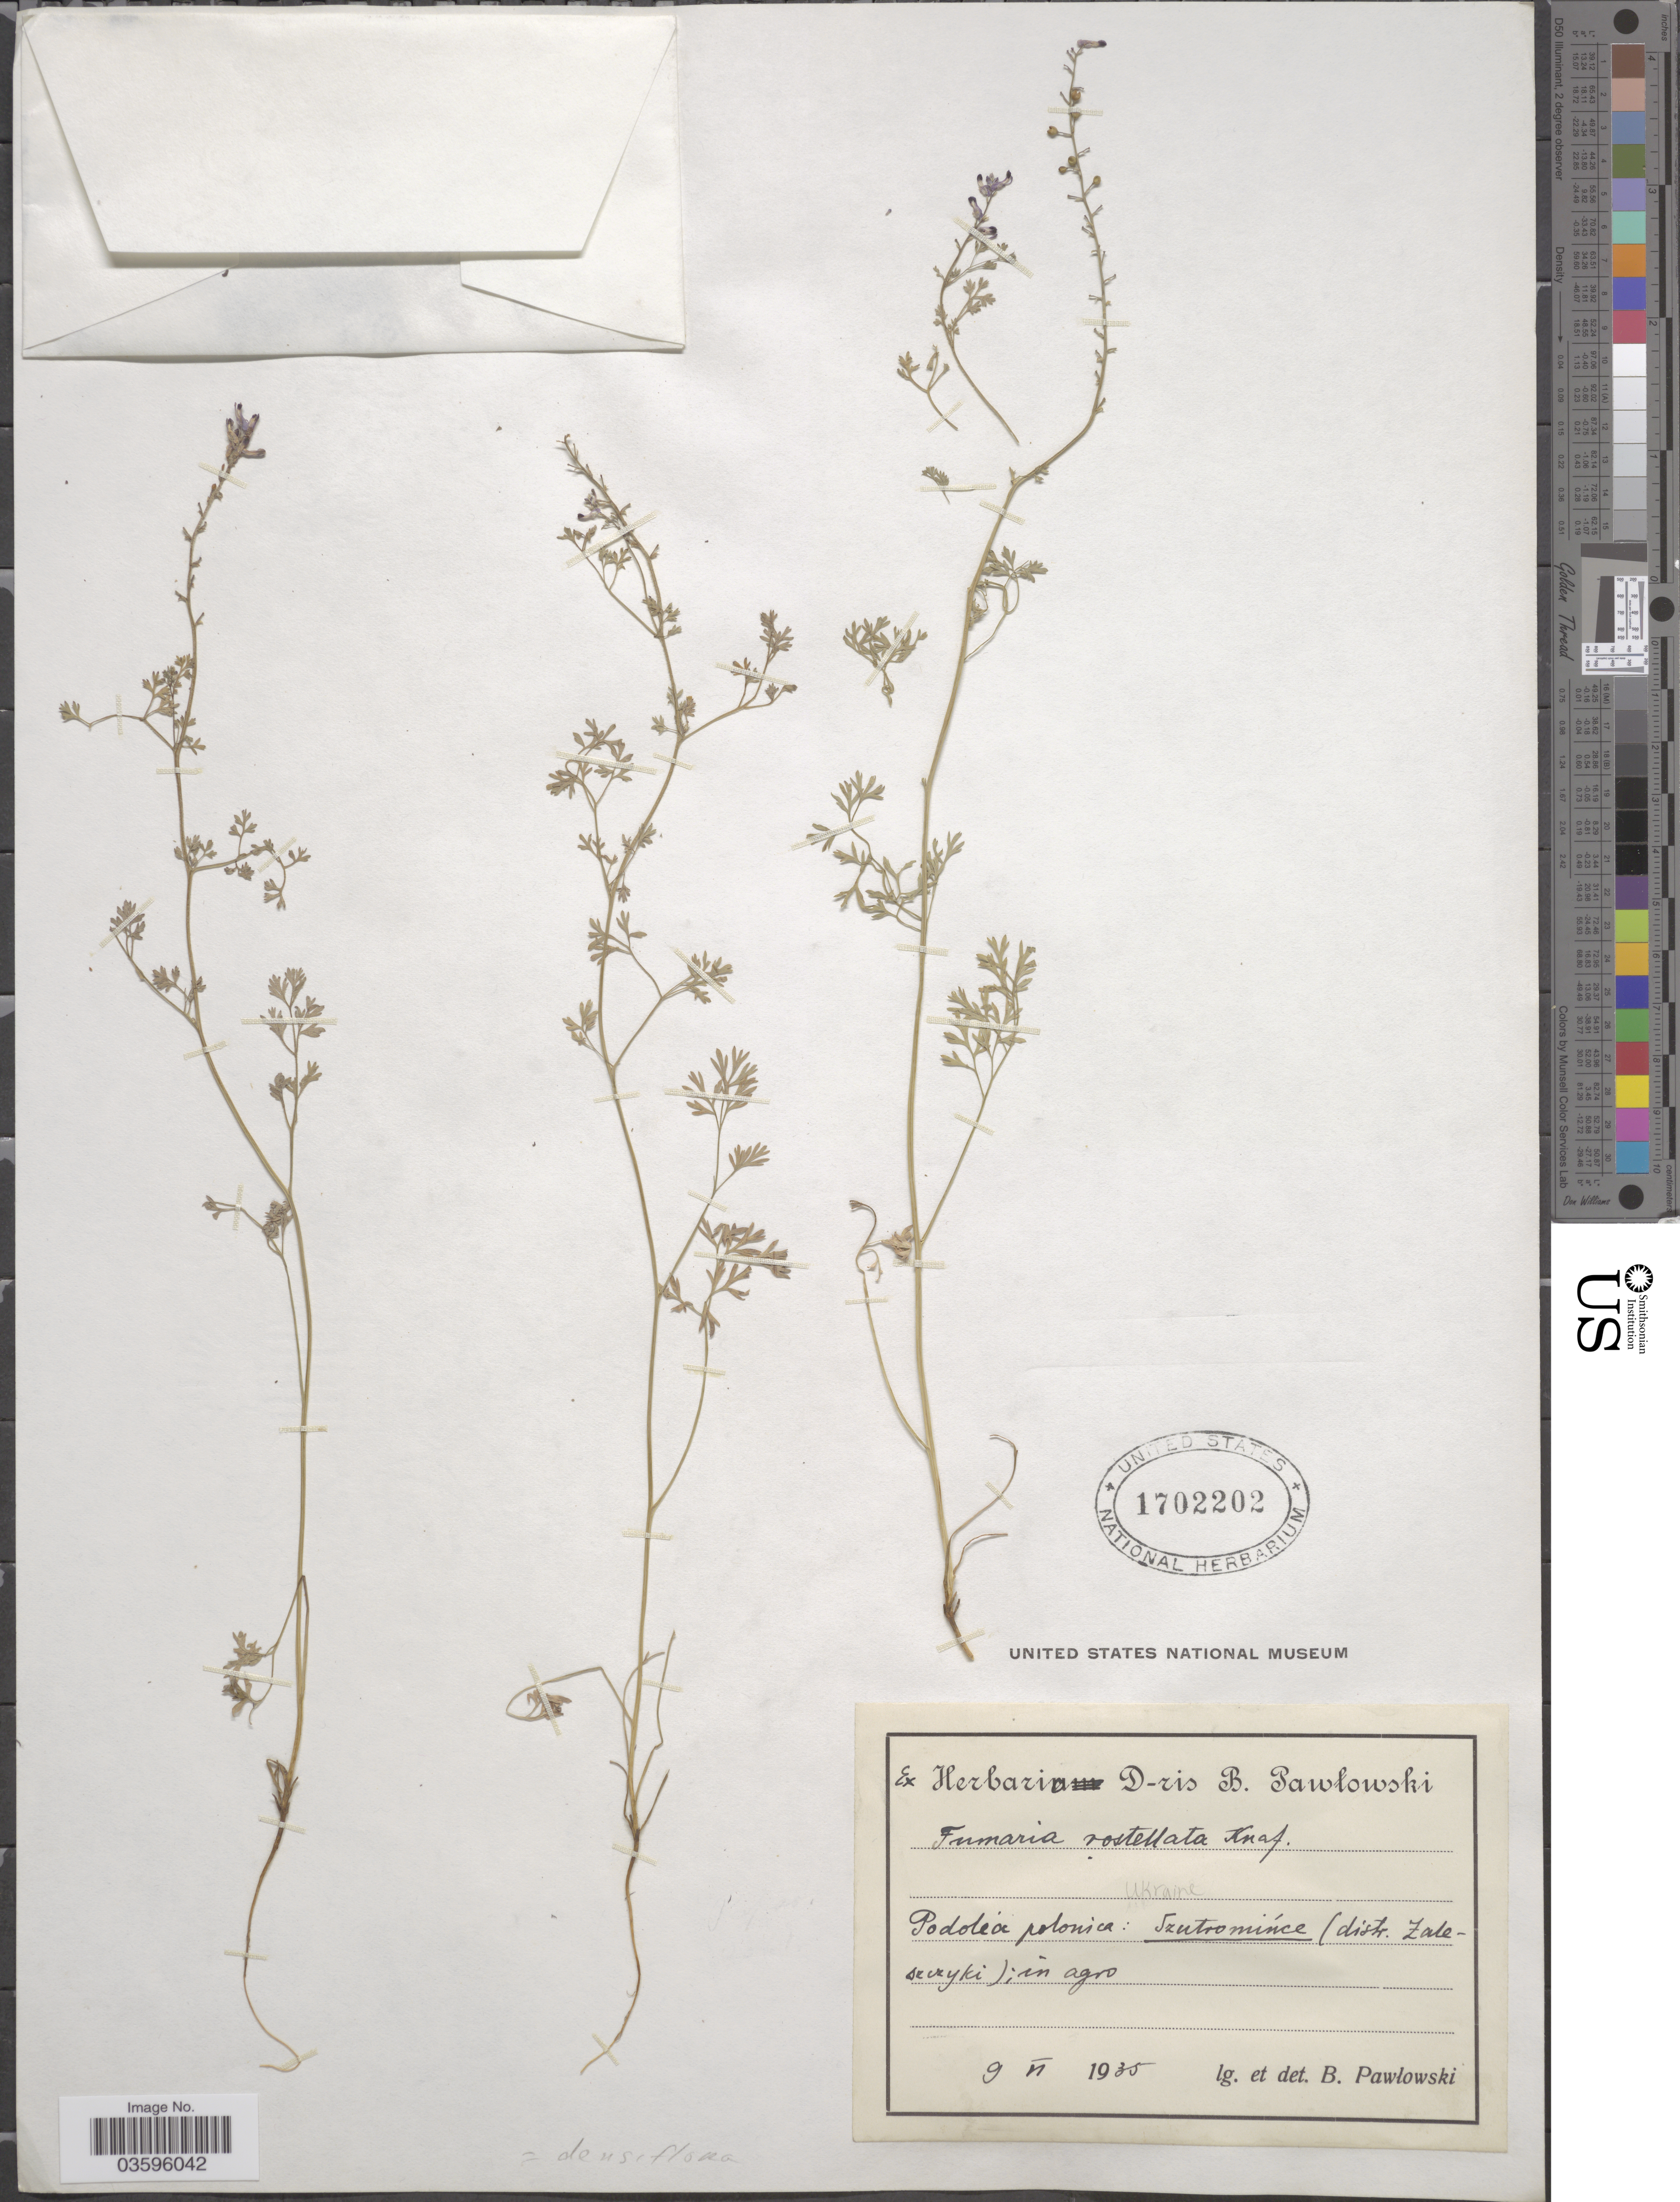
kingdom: Plantae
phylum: Tracheophyta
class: Magnoliopsida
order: Ranunculales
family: Papaveraceae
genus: Fumaria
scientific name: Fumaria densiflora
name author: DC.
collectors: B. Pawlowski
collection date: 1935-06-09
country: Ukraine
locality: Podolia polonia: Szutromince (distr. Zaleseczyki).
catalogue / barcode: US 1702202